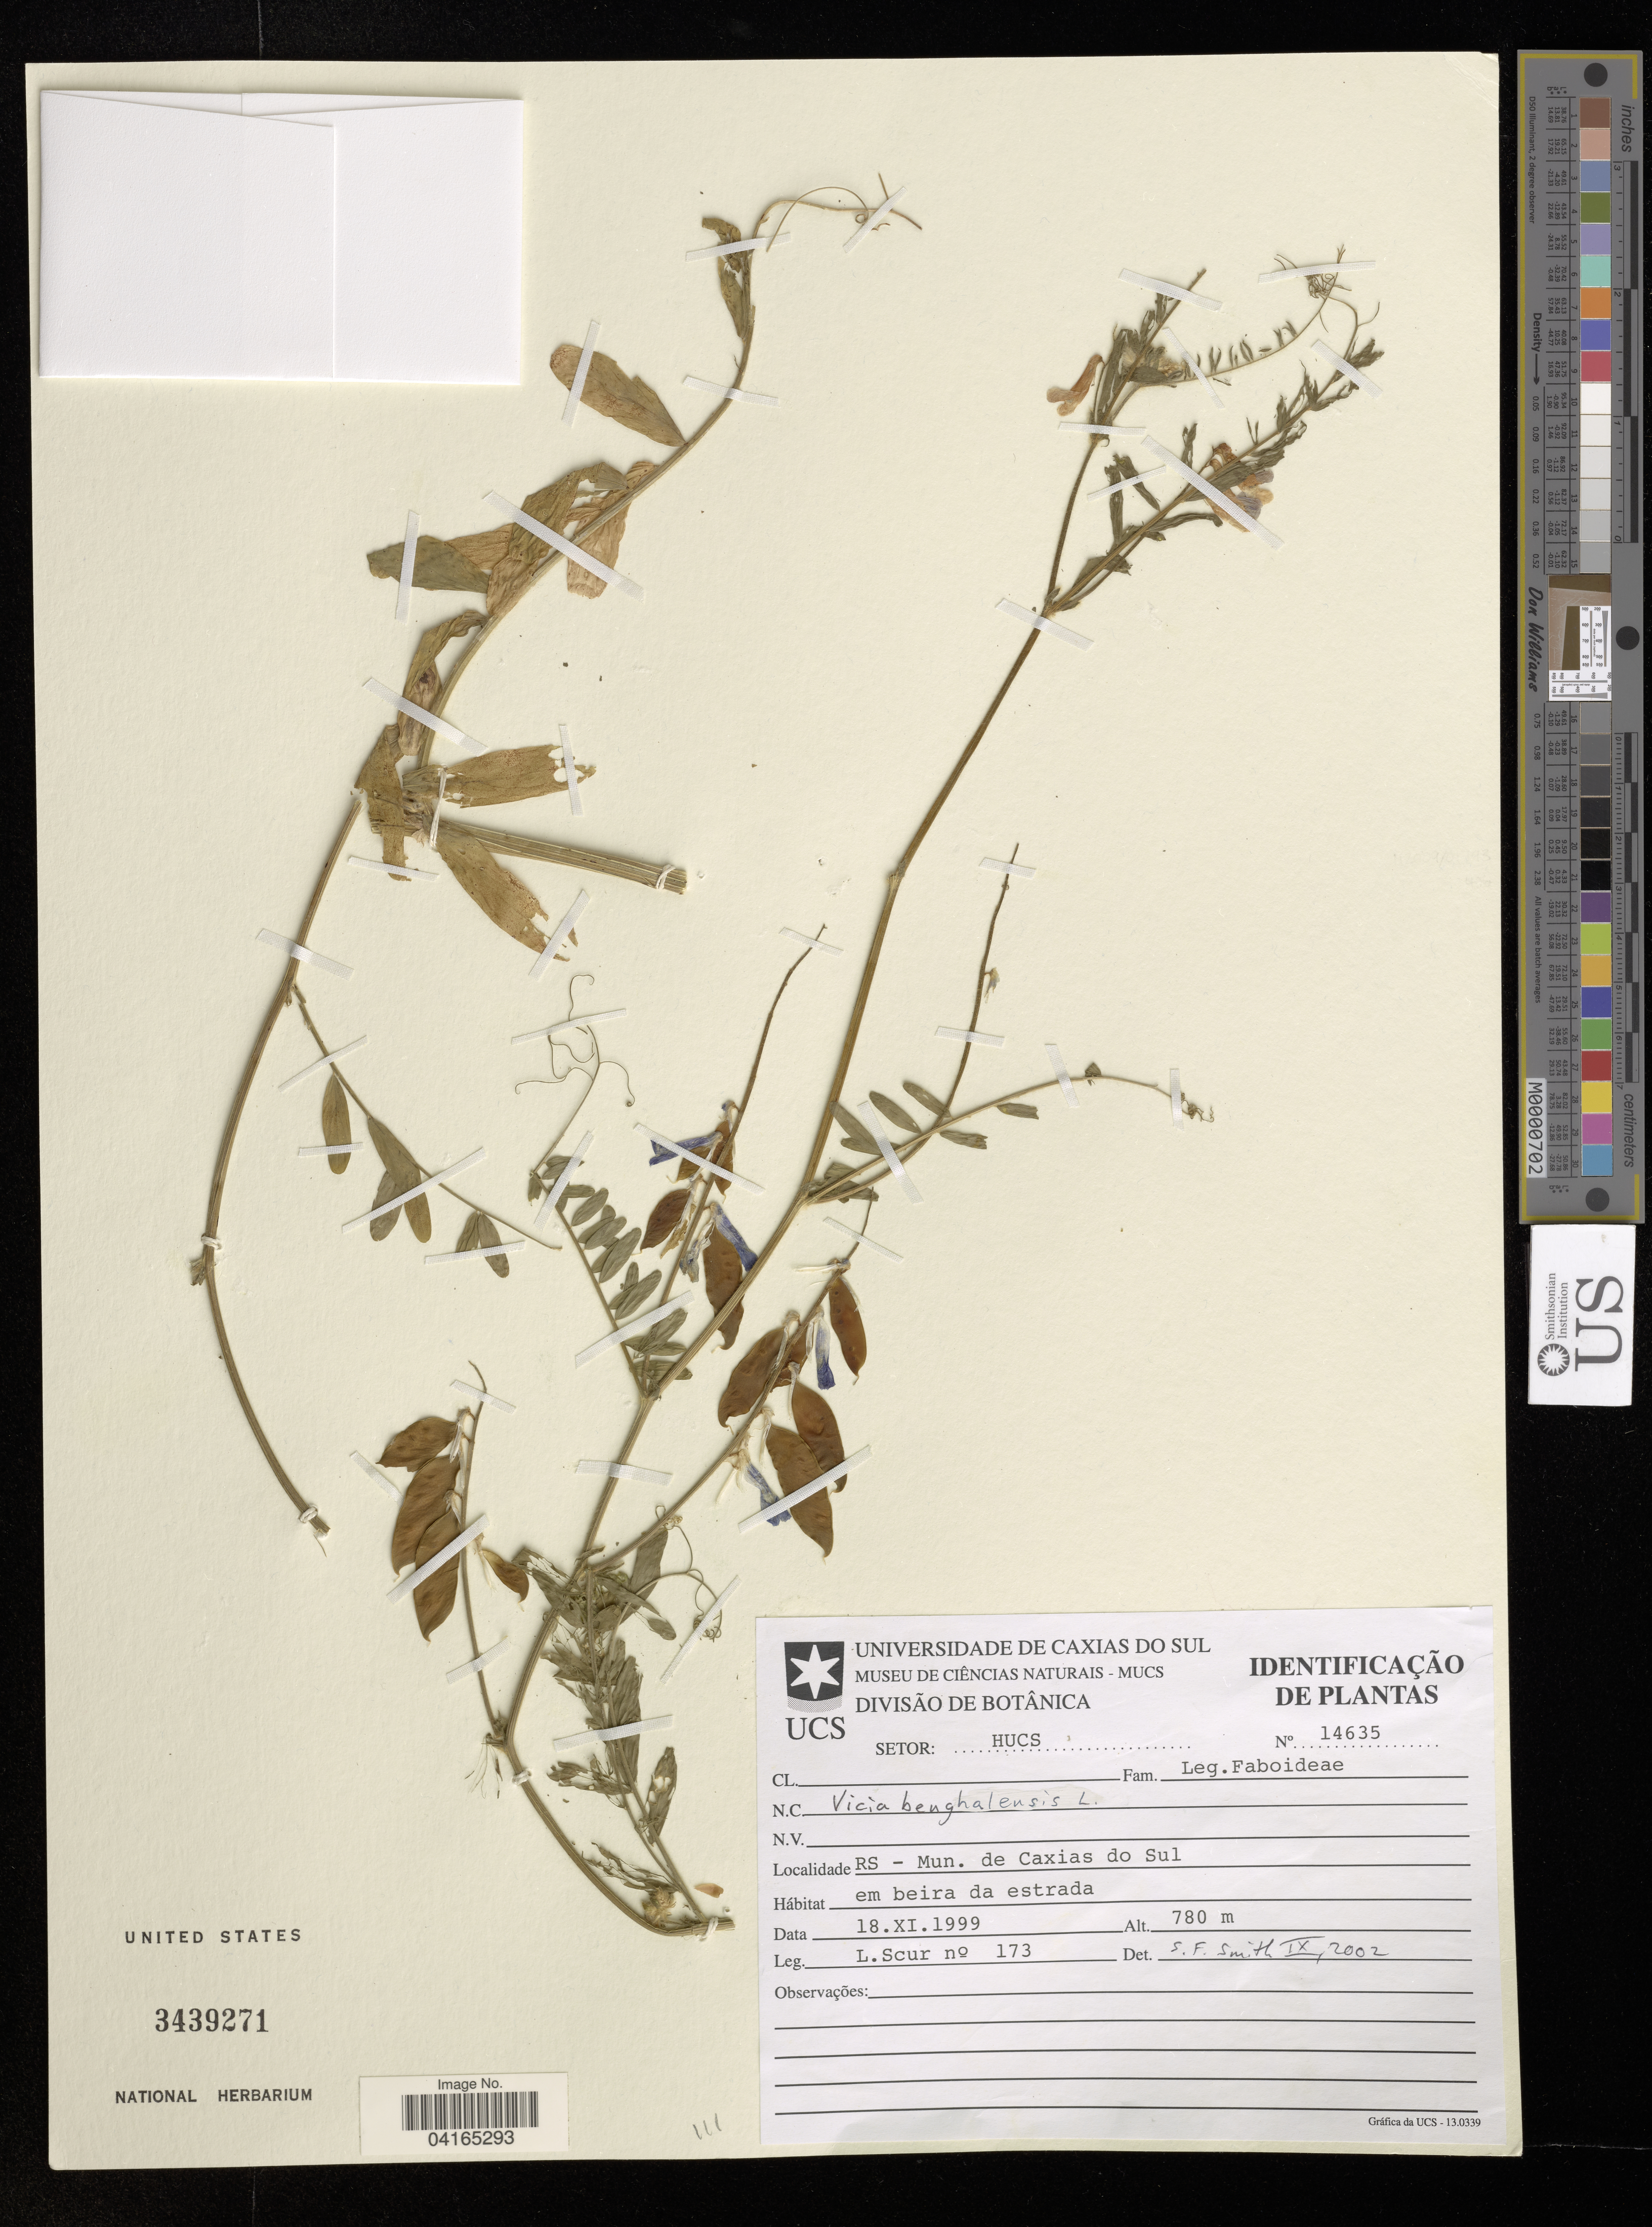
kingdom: Plantae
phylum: Tracheophyta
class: Magnoliopsida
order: Fabales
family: Fabaceae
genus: Vicia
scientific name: Vicia benghalensis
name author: L.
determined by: Hechenleitner, Paulina, RBG Edinburgh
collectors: L. Scur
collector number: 173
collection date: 1999-11-18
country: Brazil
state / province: Rio Grande do Sul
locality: Mun. de Caxias do Sul.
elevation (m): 780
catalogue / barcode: US 3439271